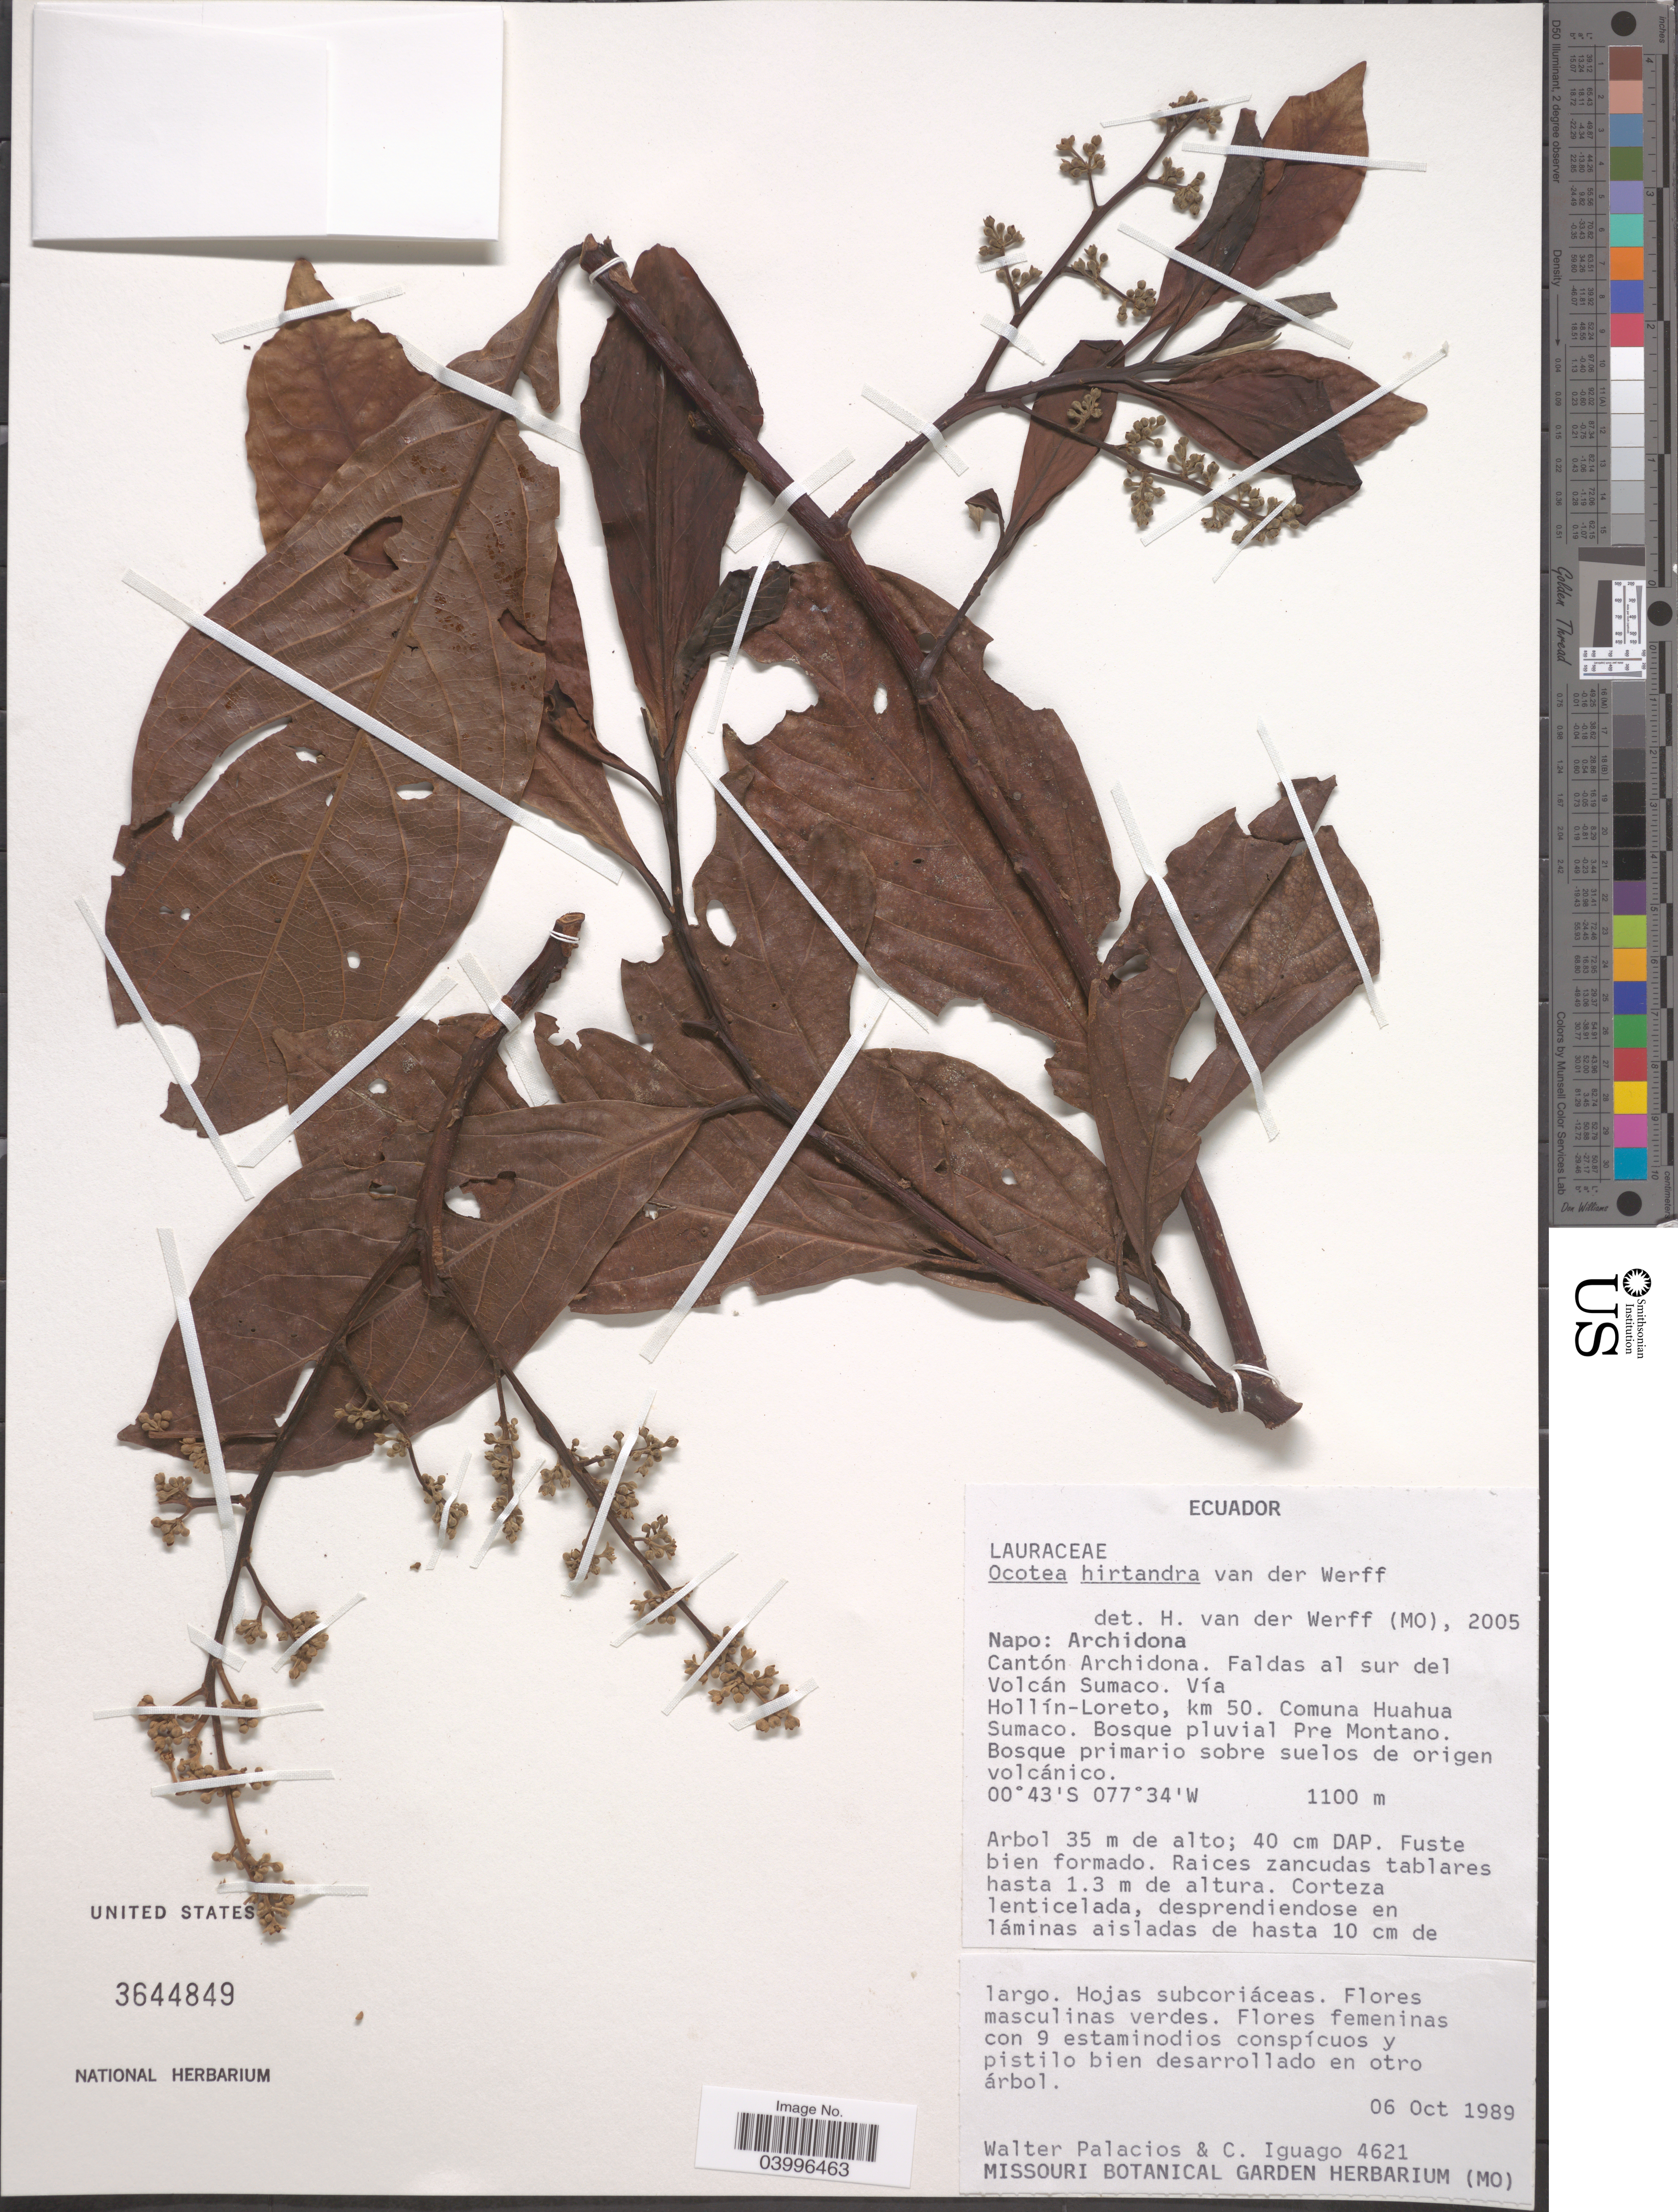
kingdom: Plantae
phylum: Tracheophyta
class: Magnoliopsida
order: Laurales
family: Lauraceae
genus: Ocotea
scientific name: Ocotea hirtandra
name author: (Nees) van der Werff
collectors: W. Palacios & C. Iguago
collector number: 4621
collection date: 1989-10-06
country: Ecuador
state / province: Napo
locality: Archidona. Cantón Archidona. Faldas al sur del volcán Sumaco. Vía Hollín-Loreto, km 50. Comuna Huahua Sumaco. Bosque pluvial Pre Montano.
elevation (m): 1100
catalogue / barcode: US 3644849